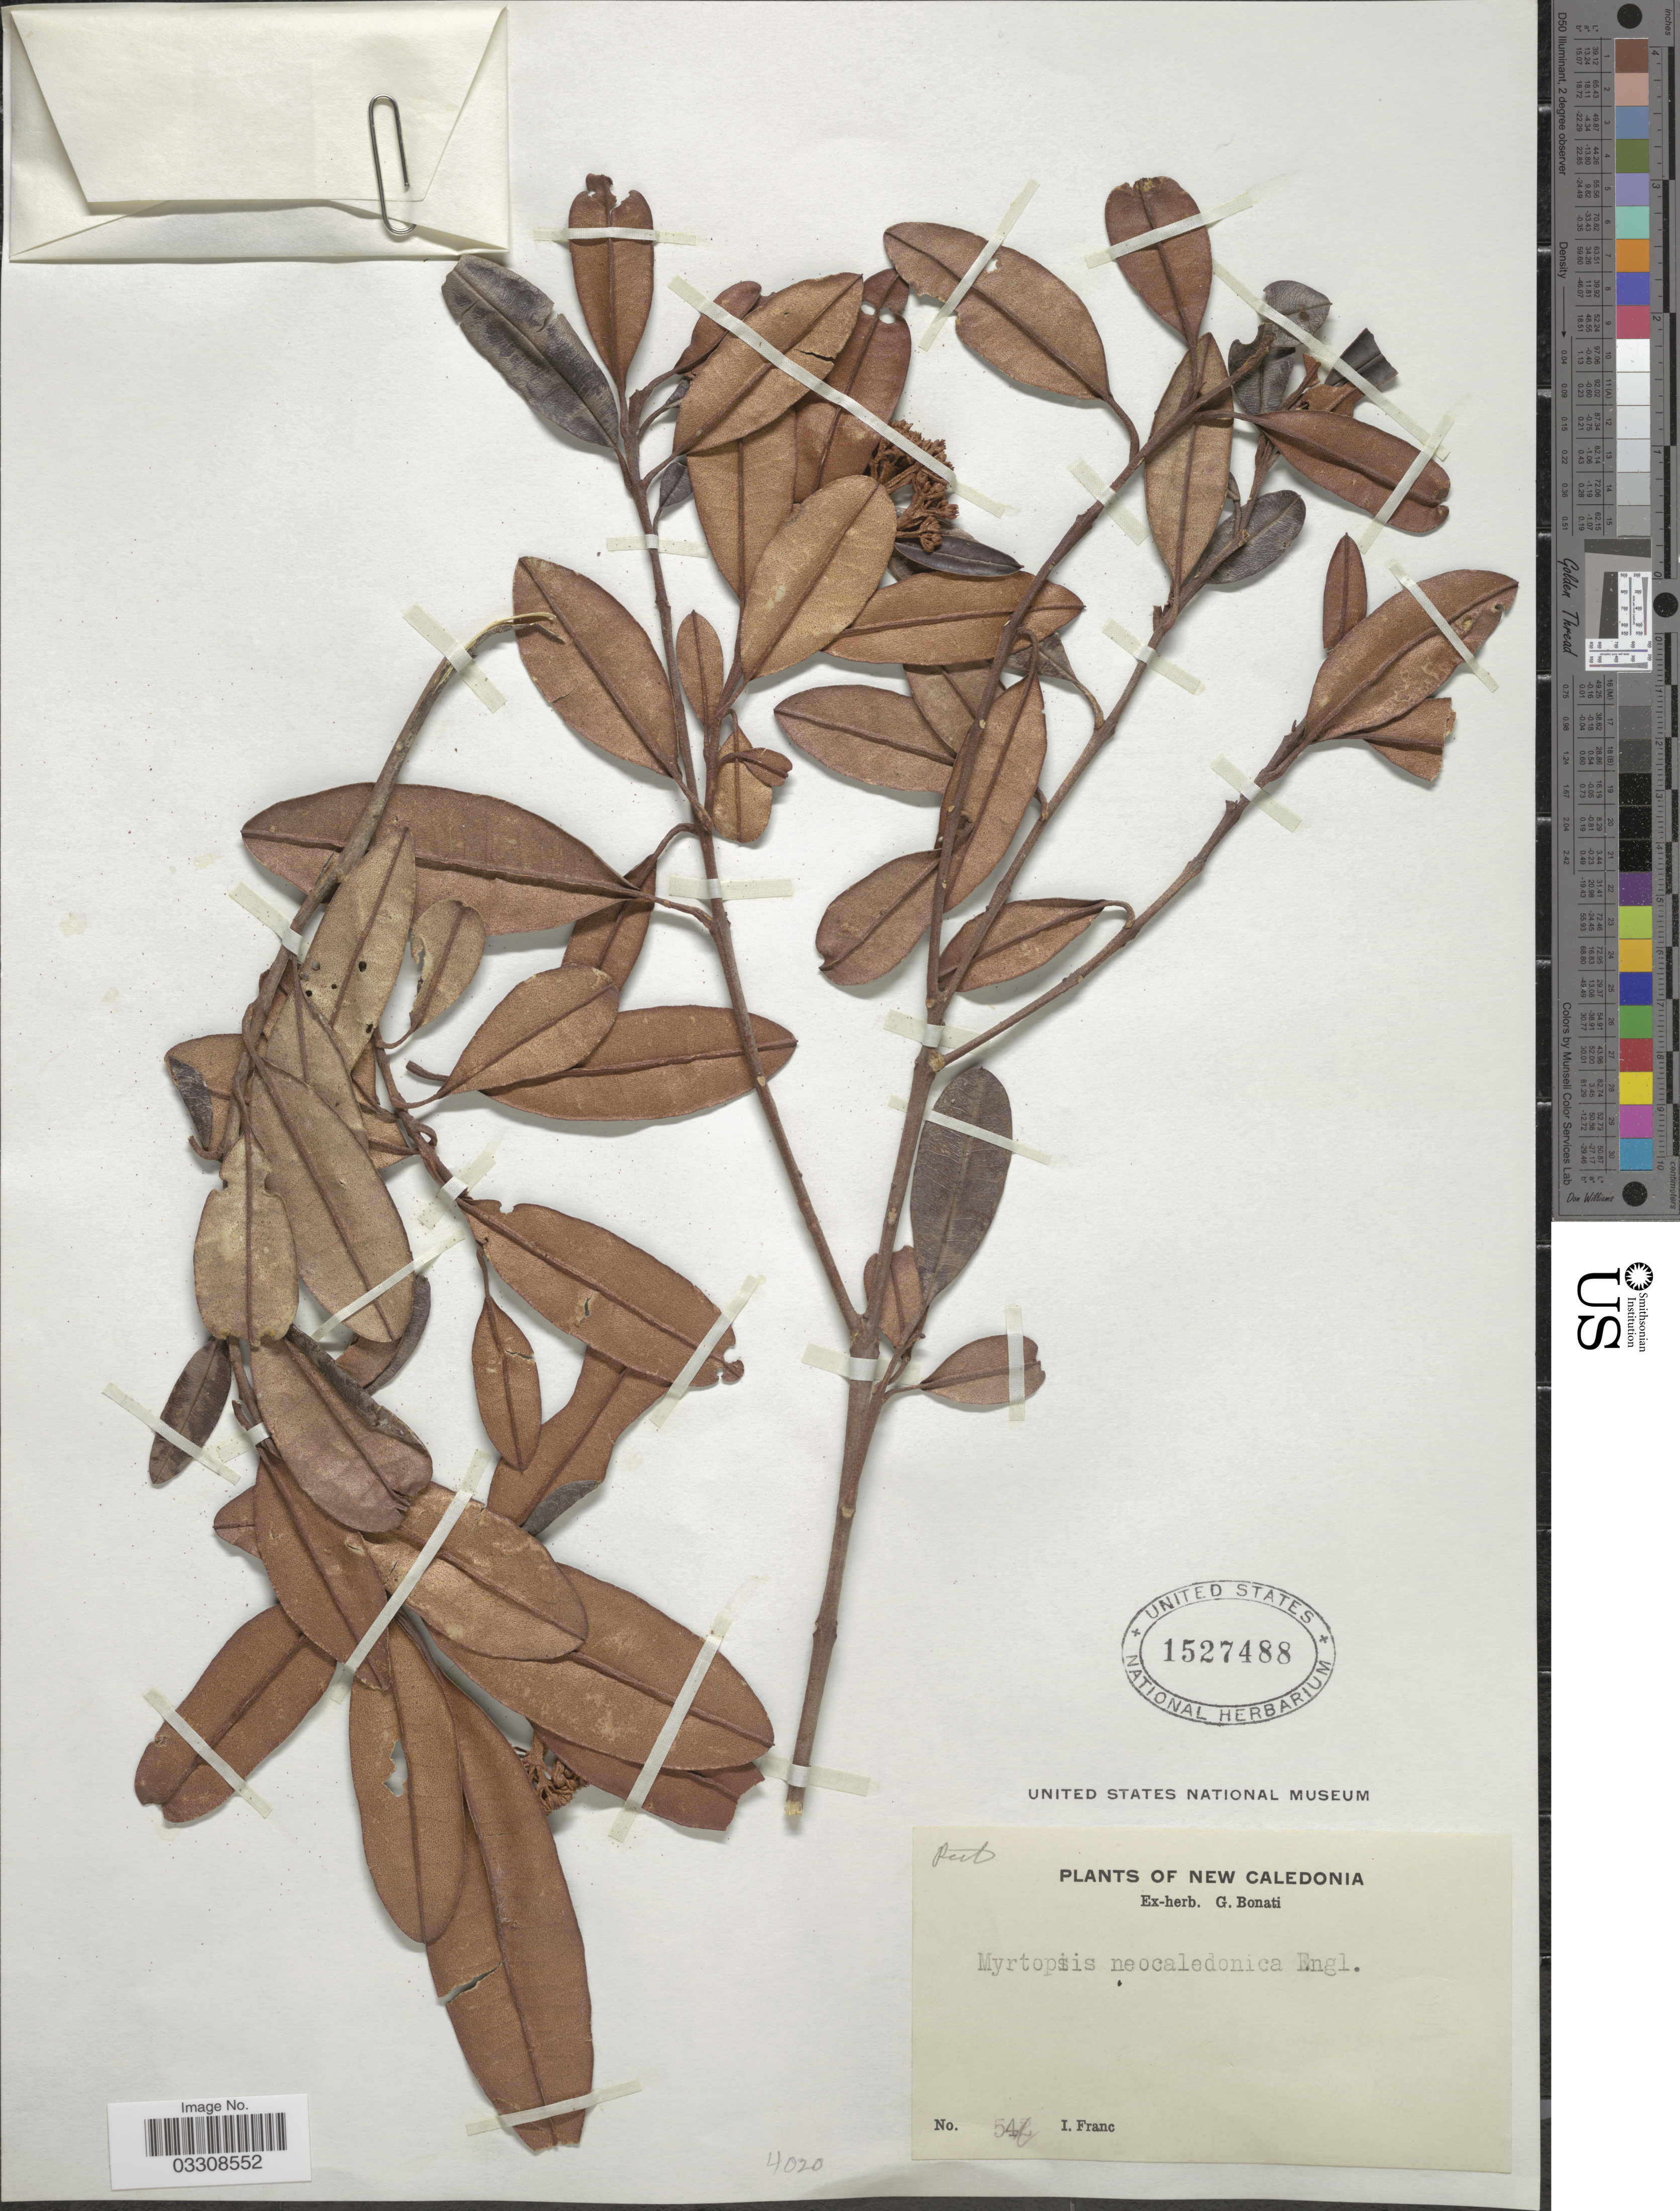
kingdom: Plantae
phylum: Tracheophyta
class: Magnoliopsida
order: Sapindales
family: Rutaceae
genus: Myrtopsis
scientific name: Myrtopsis novae-caledoniae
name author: Engl.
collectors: I. Franc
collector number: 54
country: New Caledonia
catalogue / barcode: US 1527488